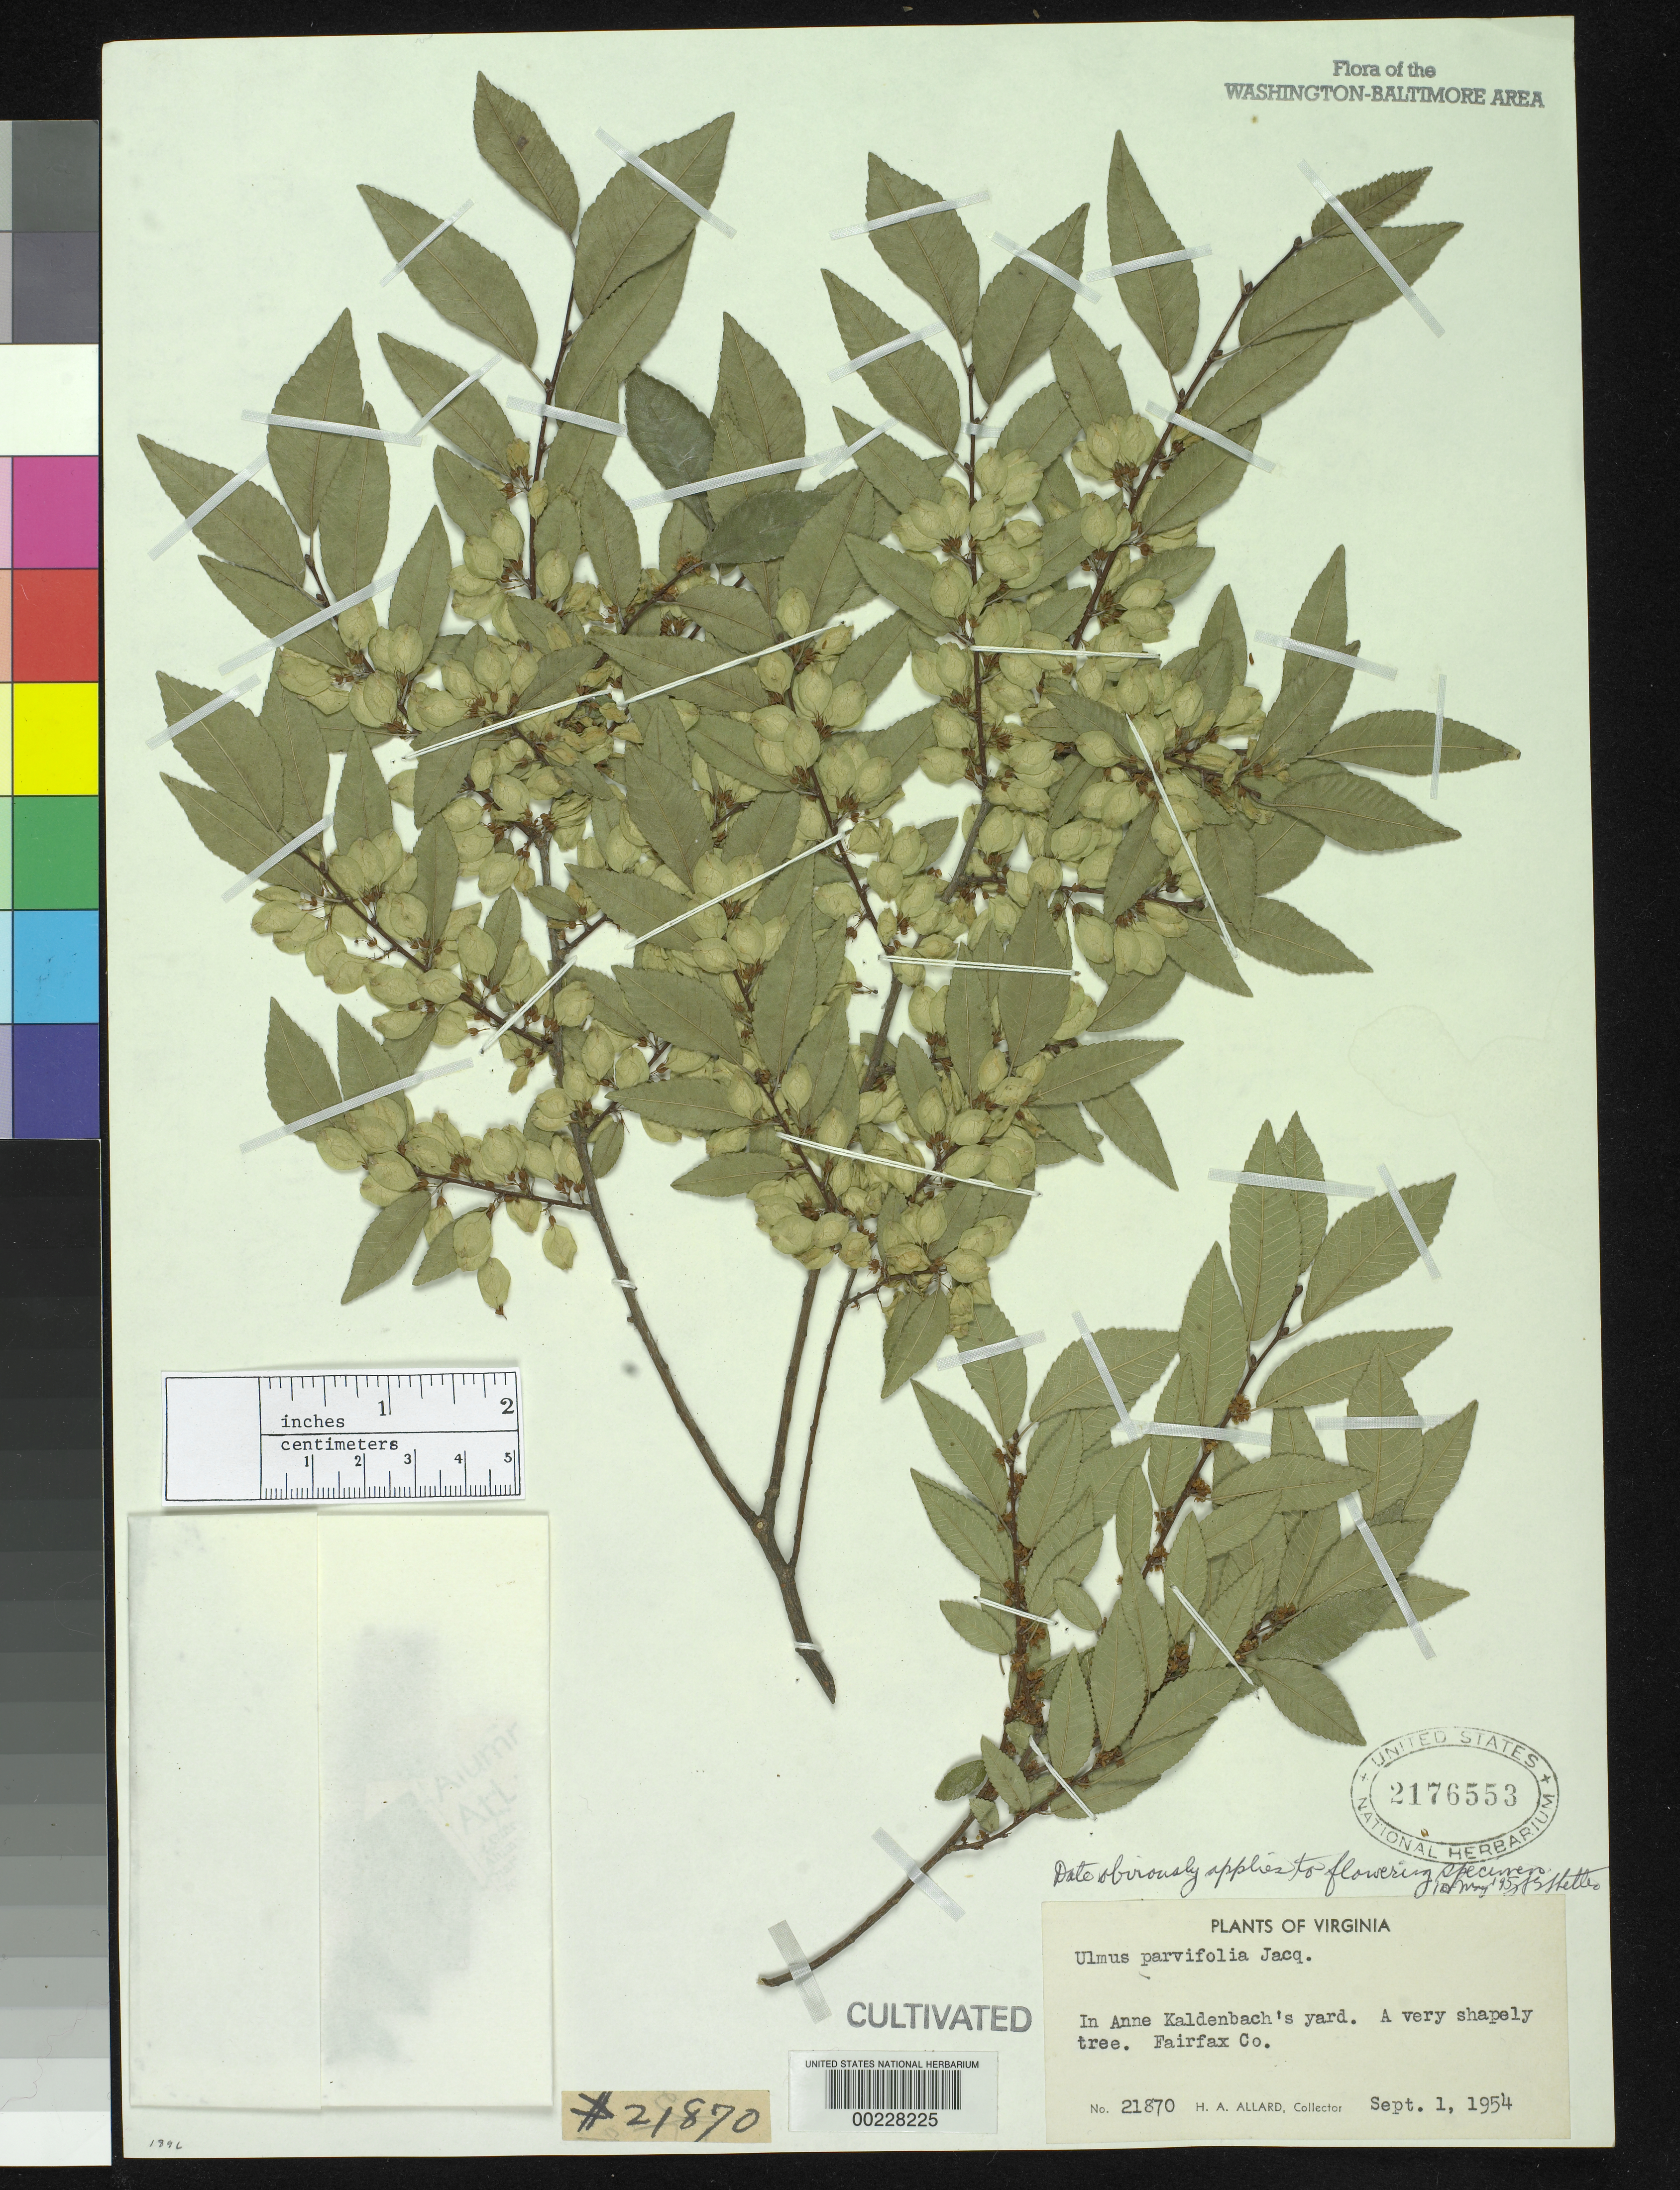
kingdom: Plantae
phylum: Tracheophyta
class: Magnoliopsida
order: Rosales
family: Ulmaceae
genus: Ulmus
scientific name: Ulmus parvifolia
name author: Jacq.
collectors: H. A. Allard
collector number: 21870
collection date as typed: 01 Sep 1954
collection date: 1954-09-01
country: United States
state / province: Virginia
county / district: Fairfax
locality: In Anne Kaldenbach's Yard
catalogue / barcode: US 2176553